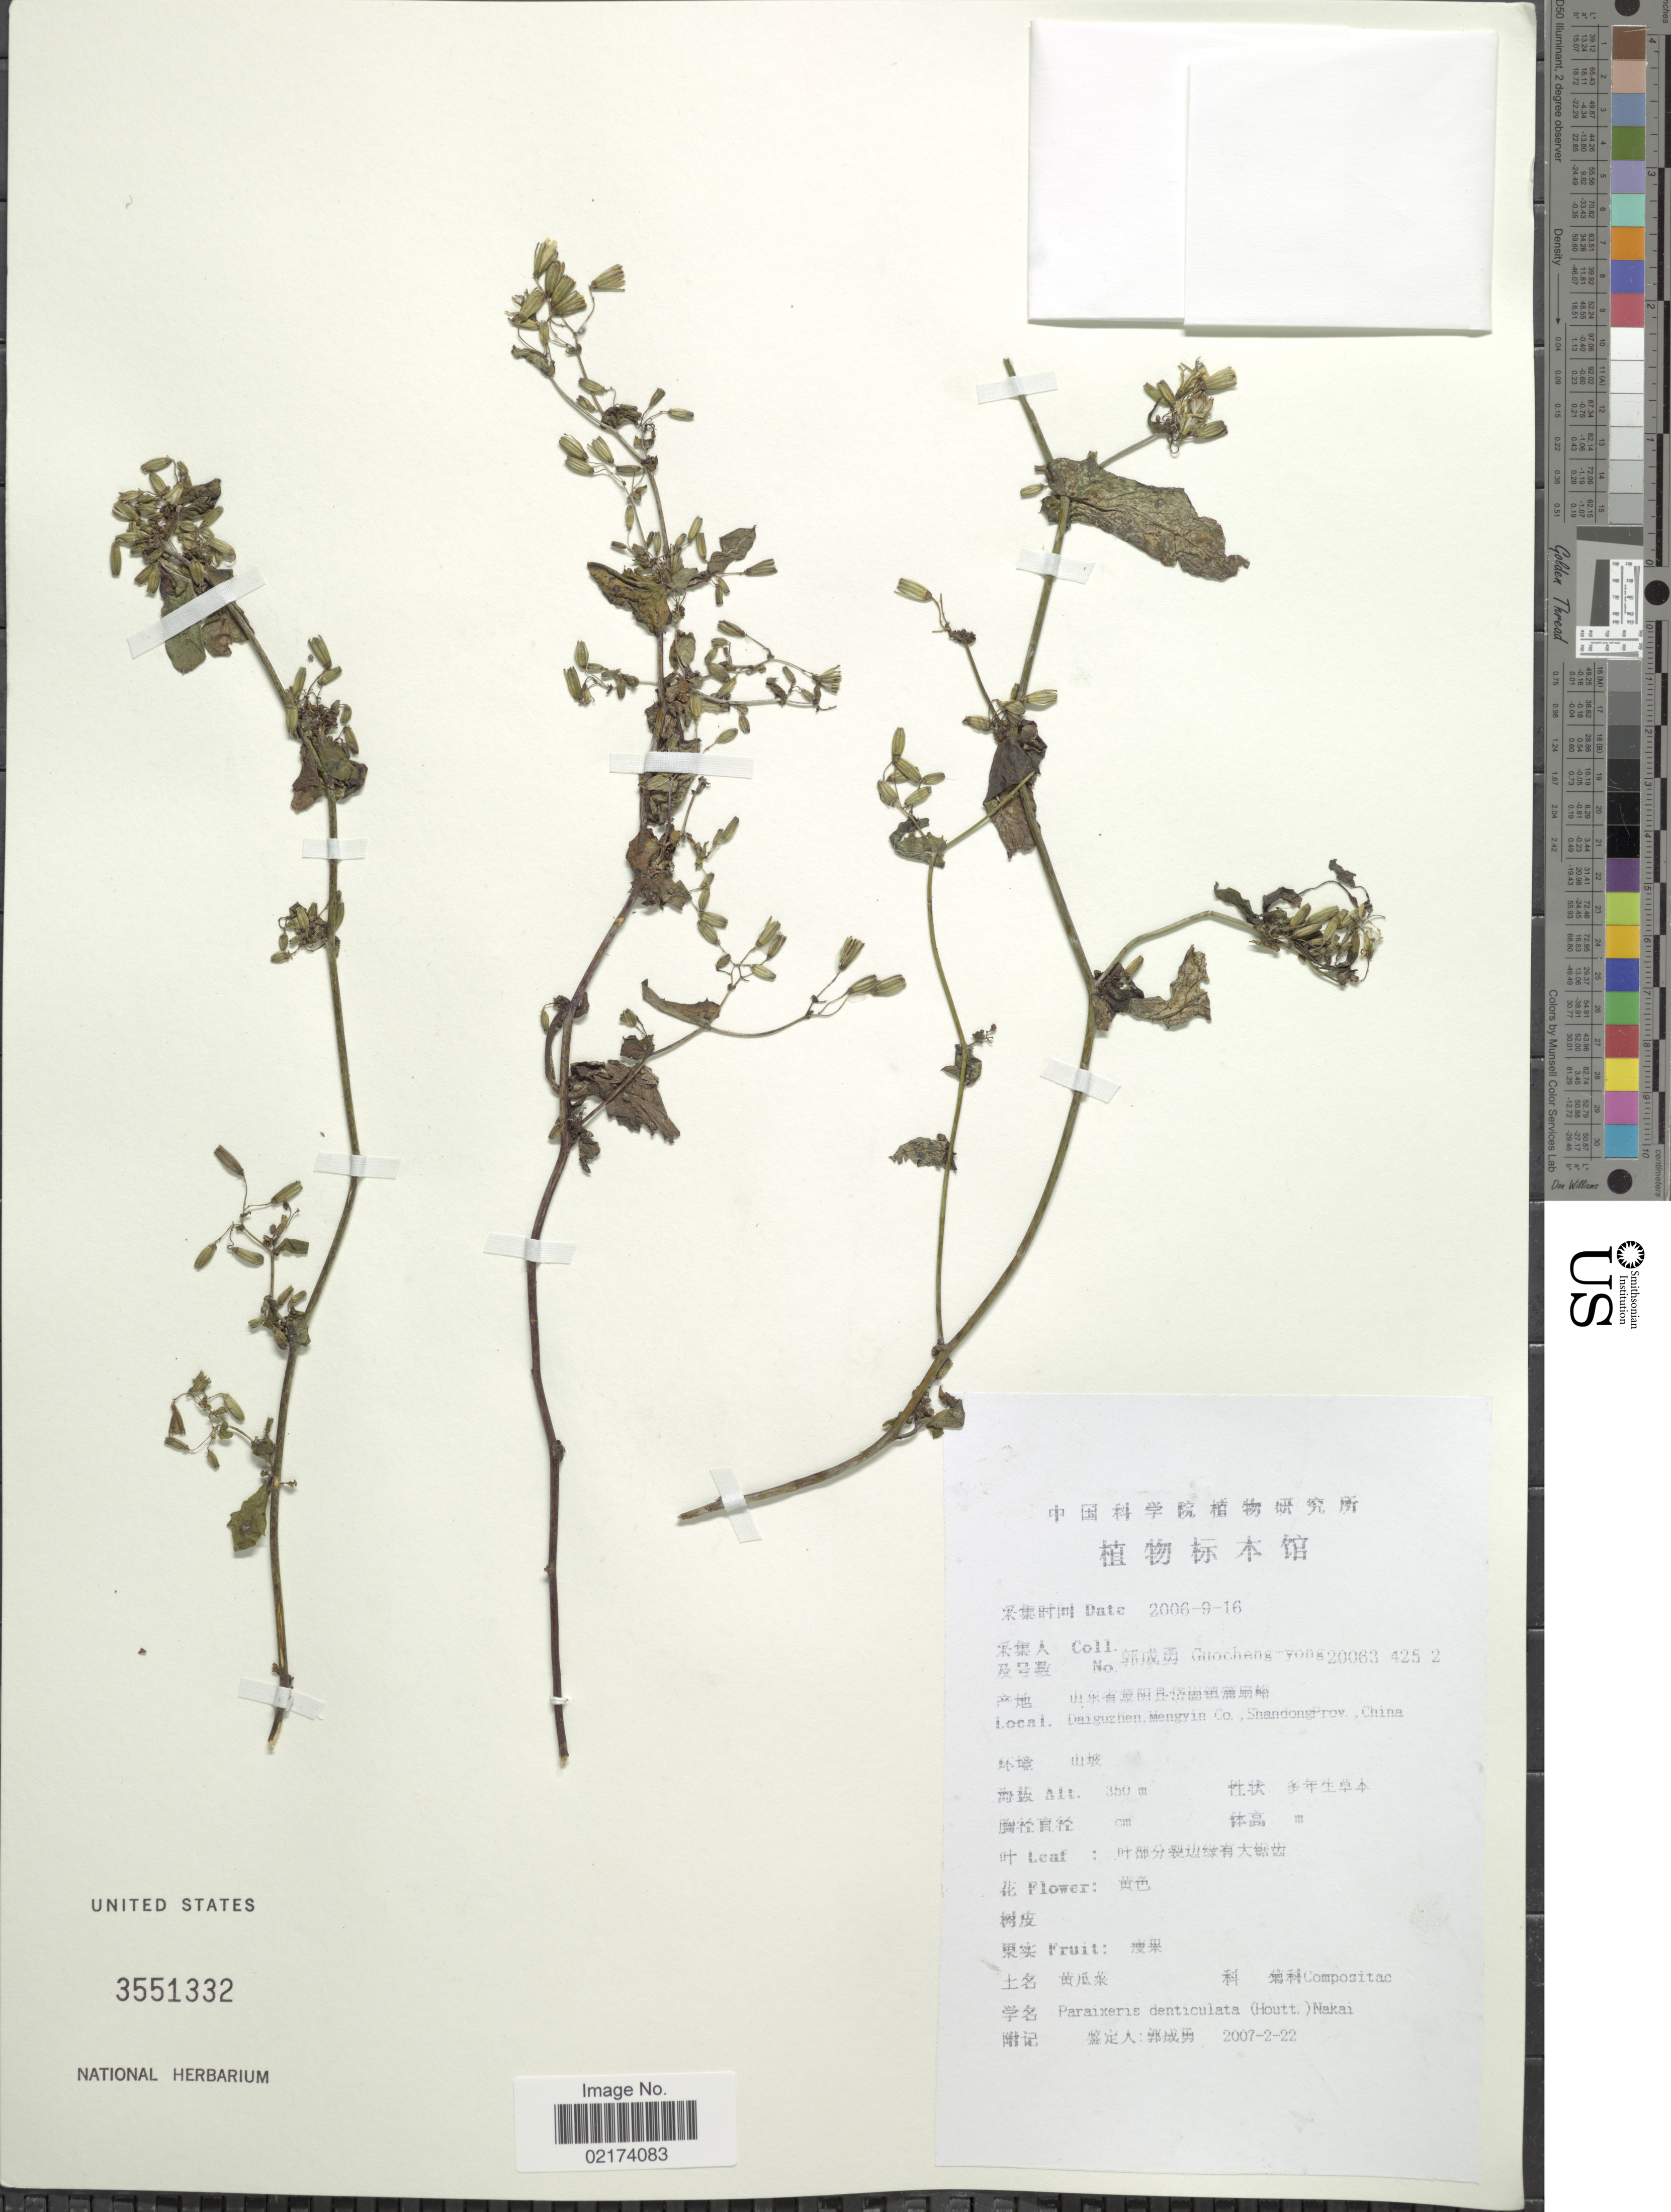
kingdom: Plantae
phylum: Tracheophyta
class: Magnoliopsida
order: Asterales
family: Asteraceae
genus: Crepidiastrum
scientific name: Crepidiastrum denticulatum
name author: (Houtt.) Pak & Kawano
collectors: Guo cheng-yong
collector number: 20063/425/2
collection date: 2006-09-16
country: China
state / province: Shandong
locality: Daiguzhen, Mengyin Co., Shandong Prov.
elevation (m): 350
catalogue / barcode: US 3551332